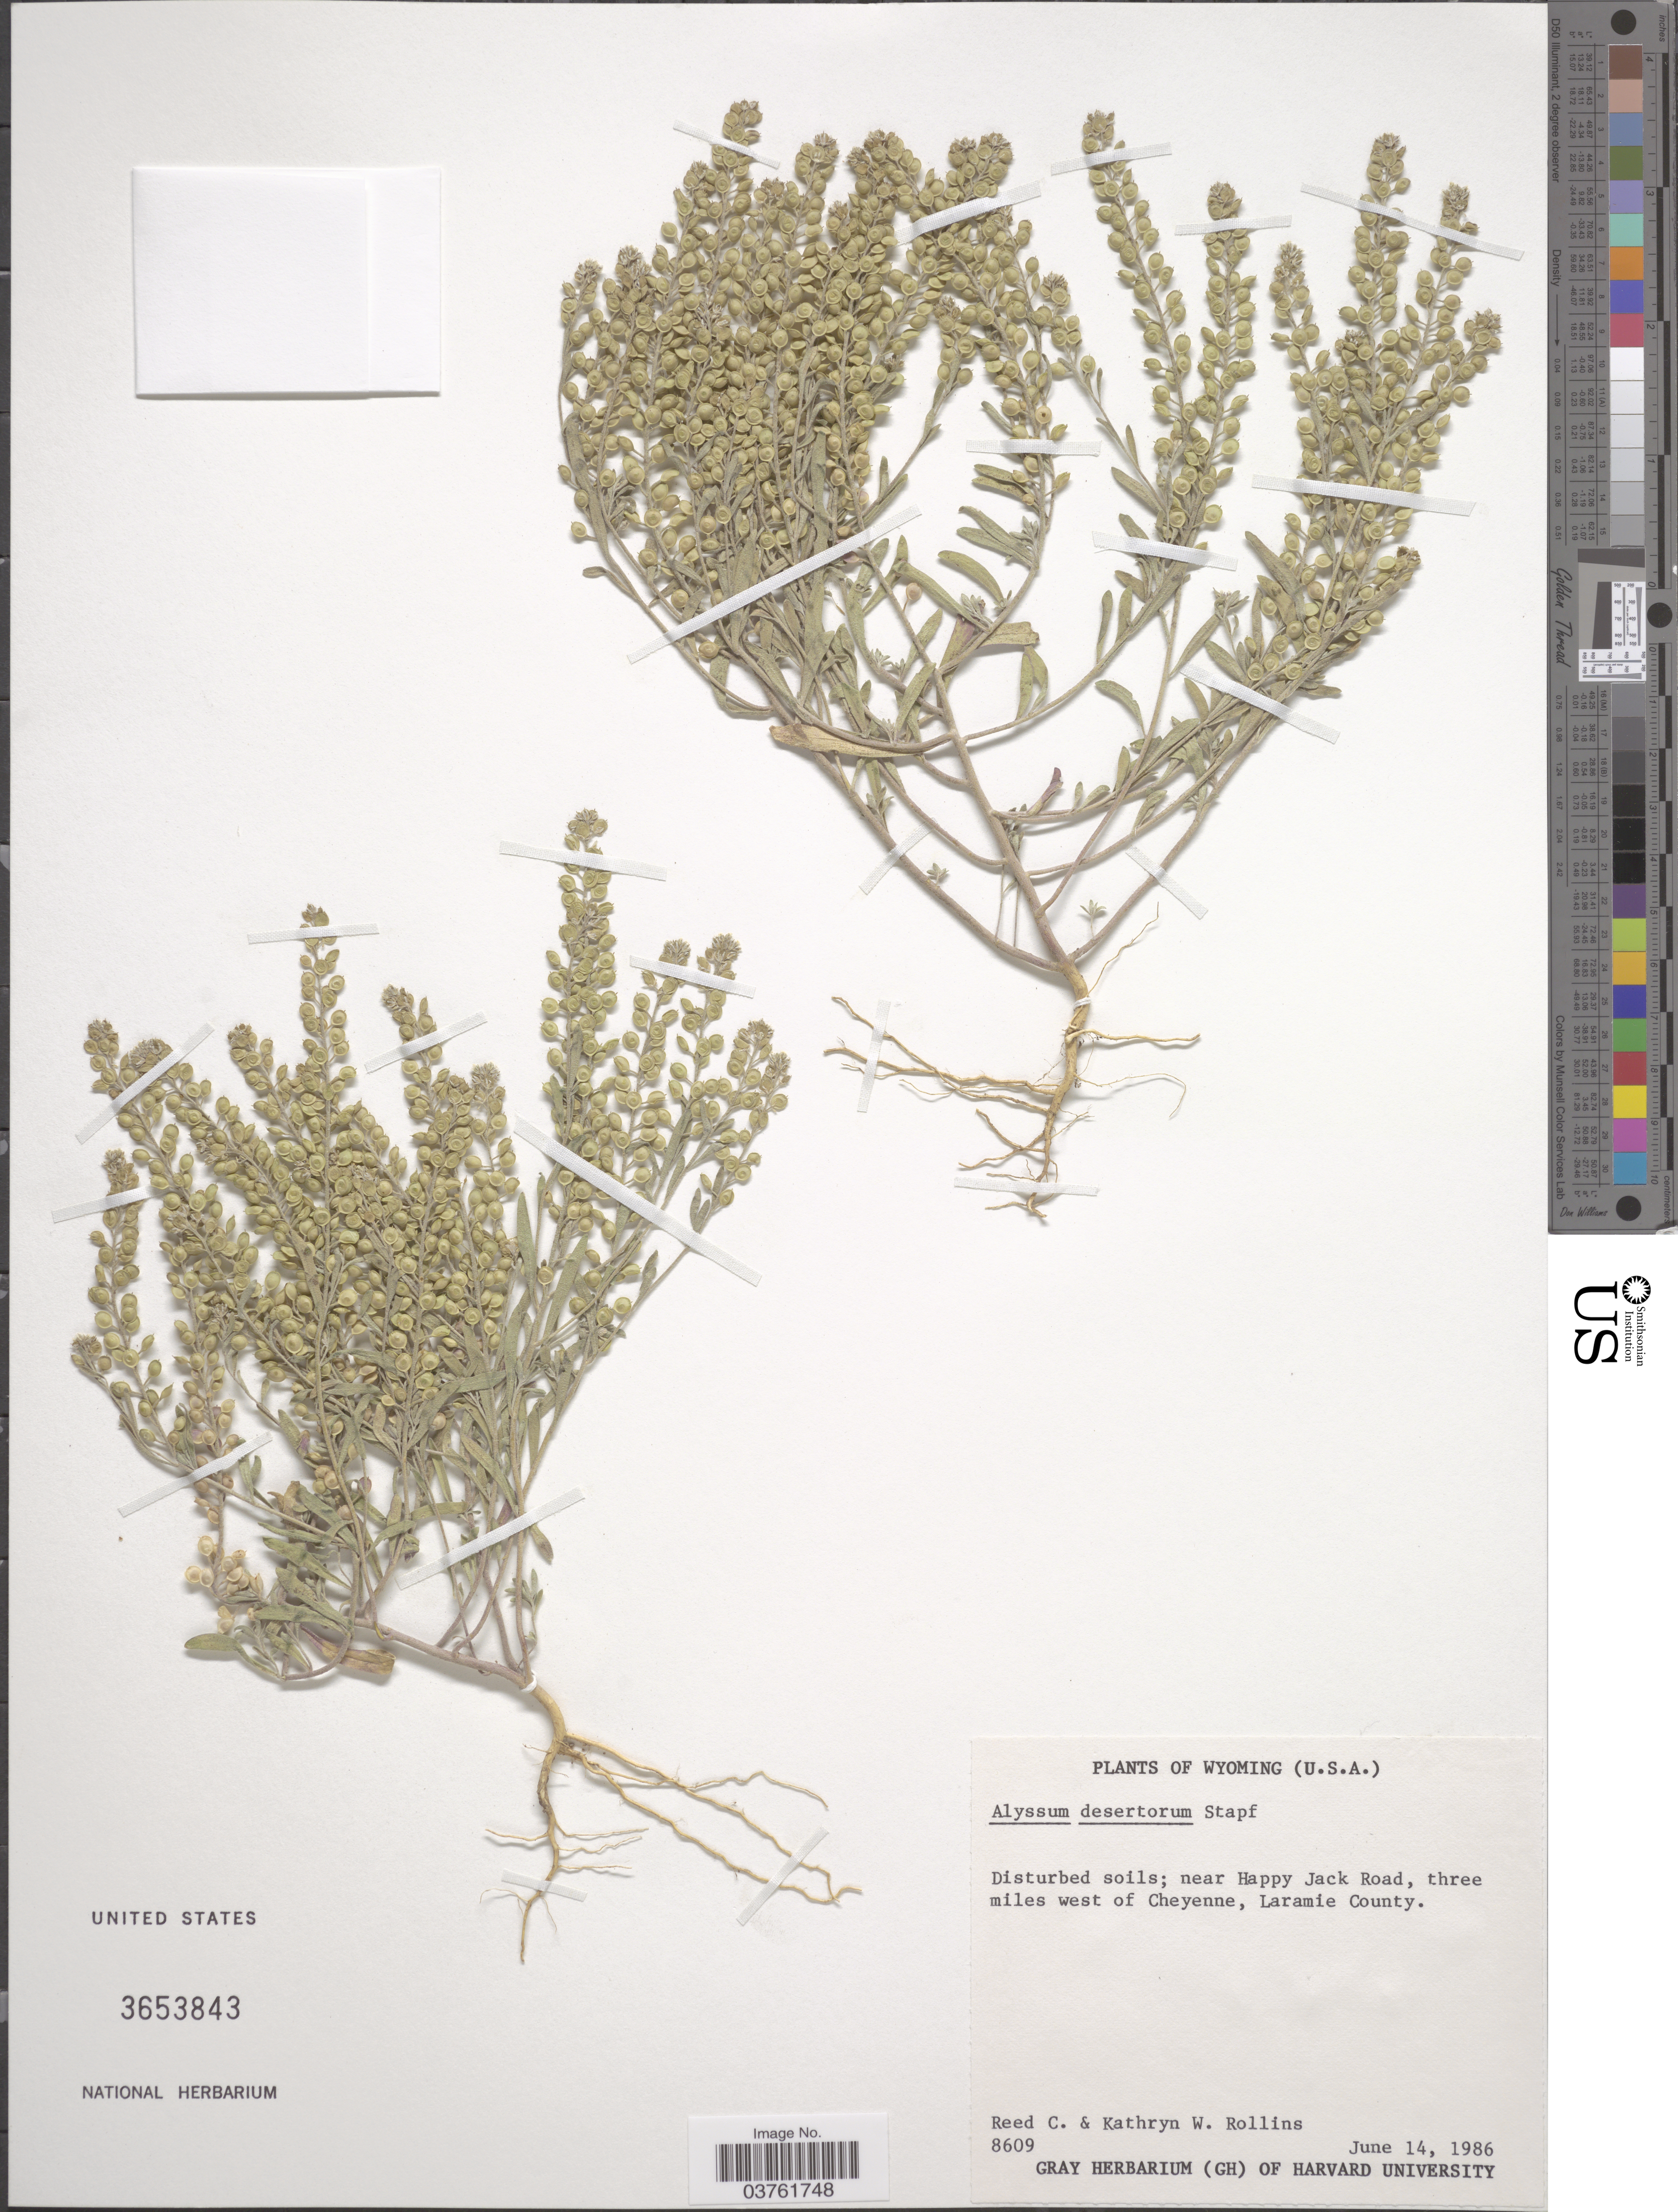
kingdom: Plantae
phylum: Tracheophyta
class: Magnoliopsida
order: Brassicales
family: Brassicaceae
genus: Alyssum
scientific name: Alyssum desertorum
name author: Stapf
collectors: R. C. Rollins & K. W. Rollins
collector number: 8609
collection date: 1986-06-14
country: United States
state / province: Wyoming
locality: Near Happy Jack Road, three miles west of Cheyenne, Laramie County.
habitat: disturbed soil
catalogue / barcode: US 3653843